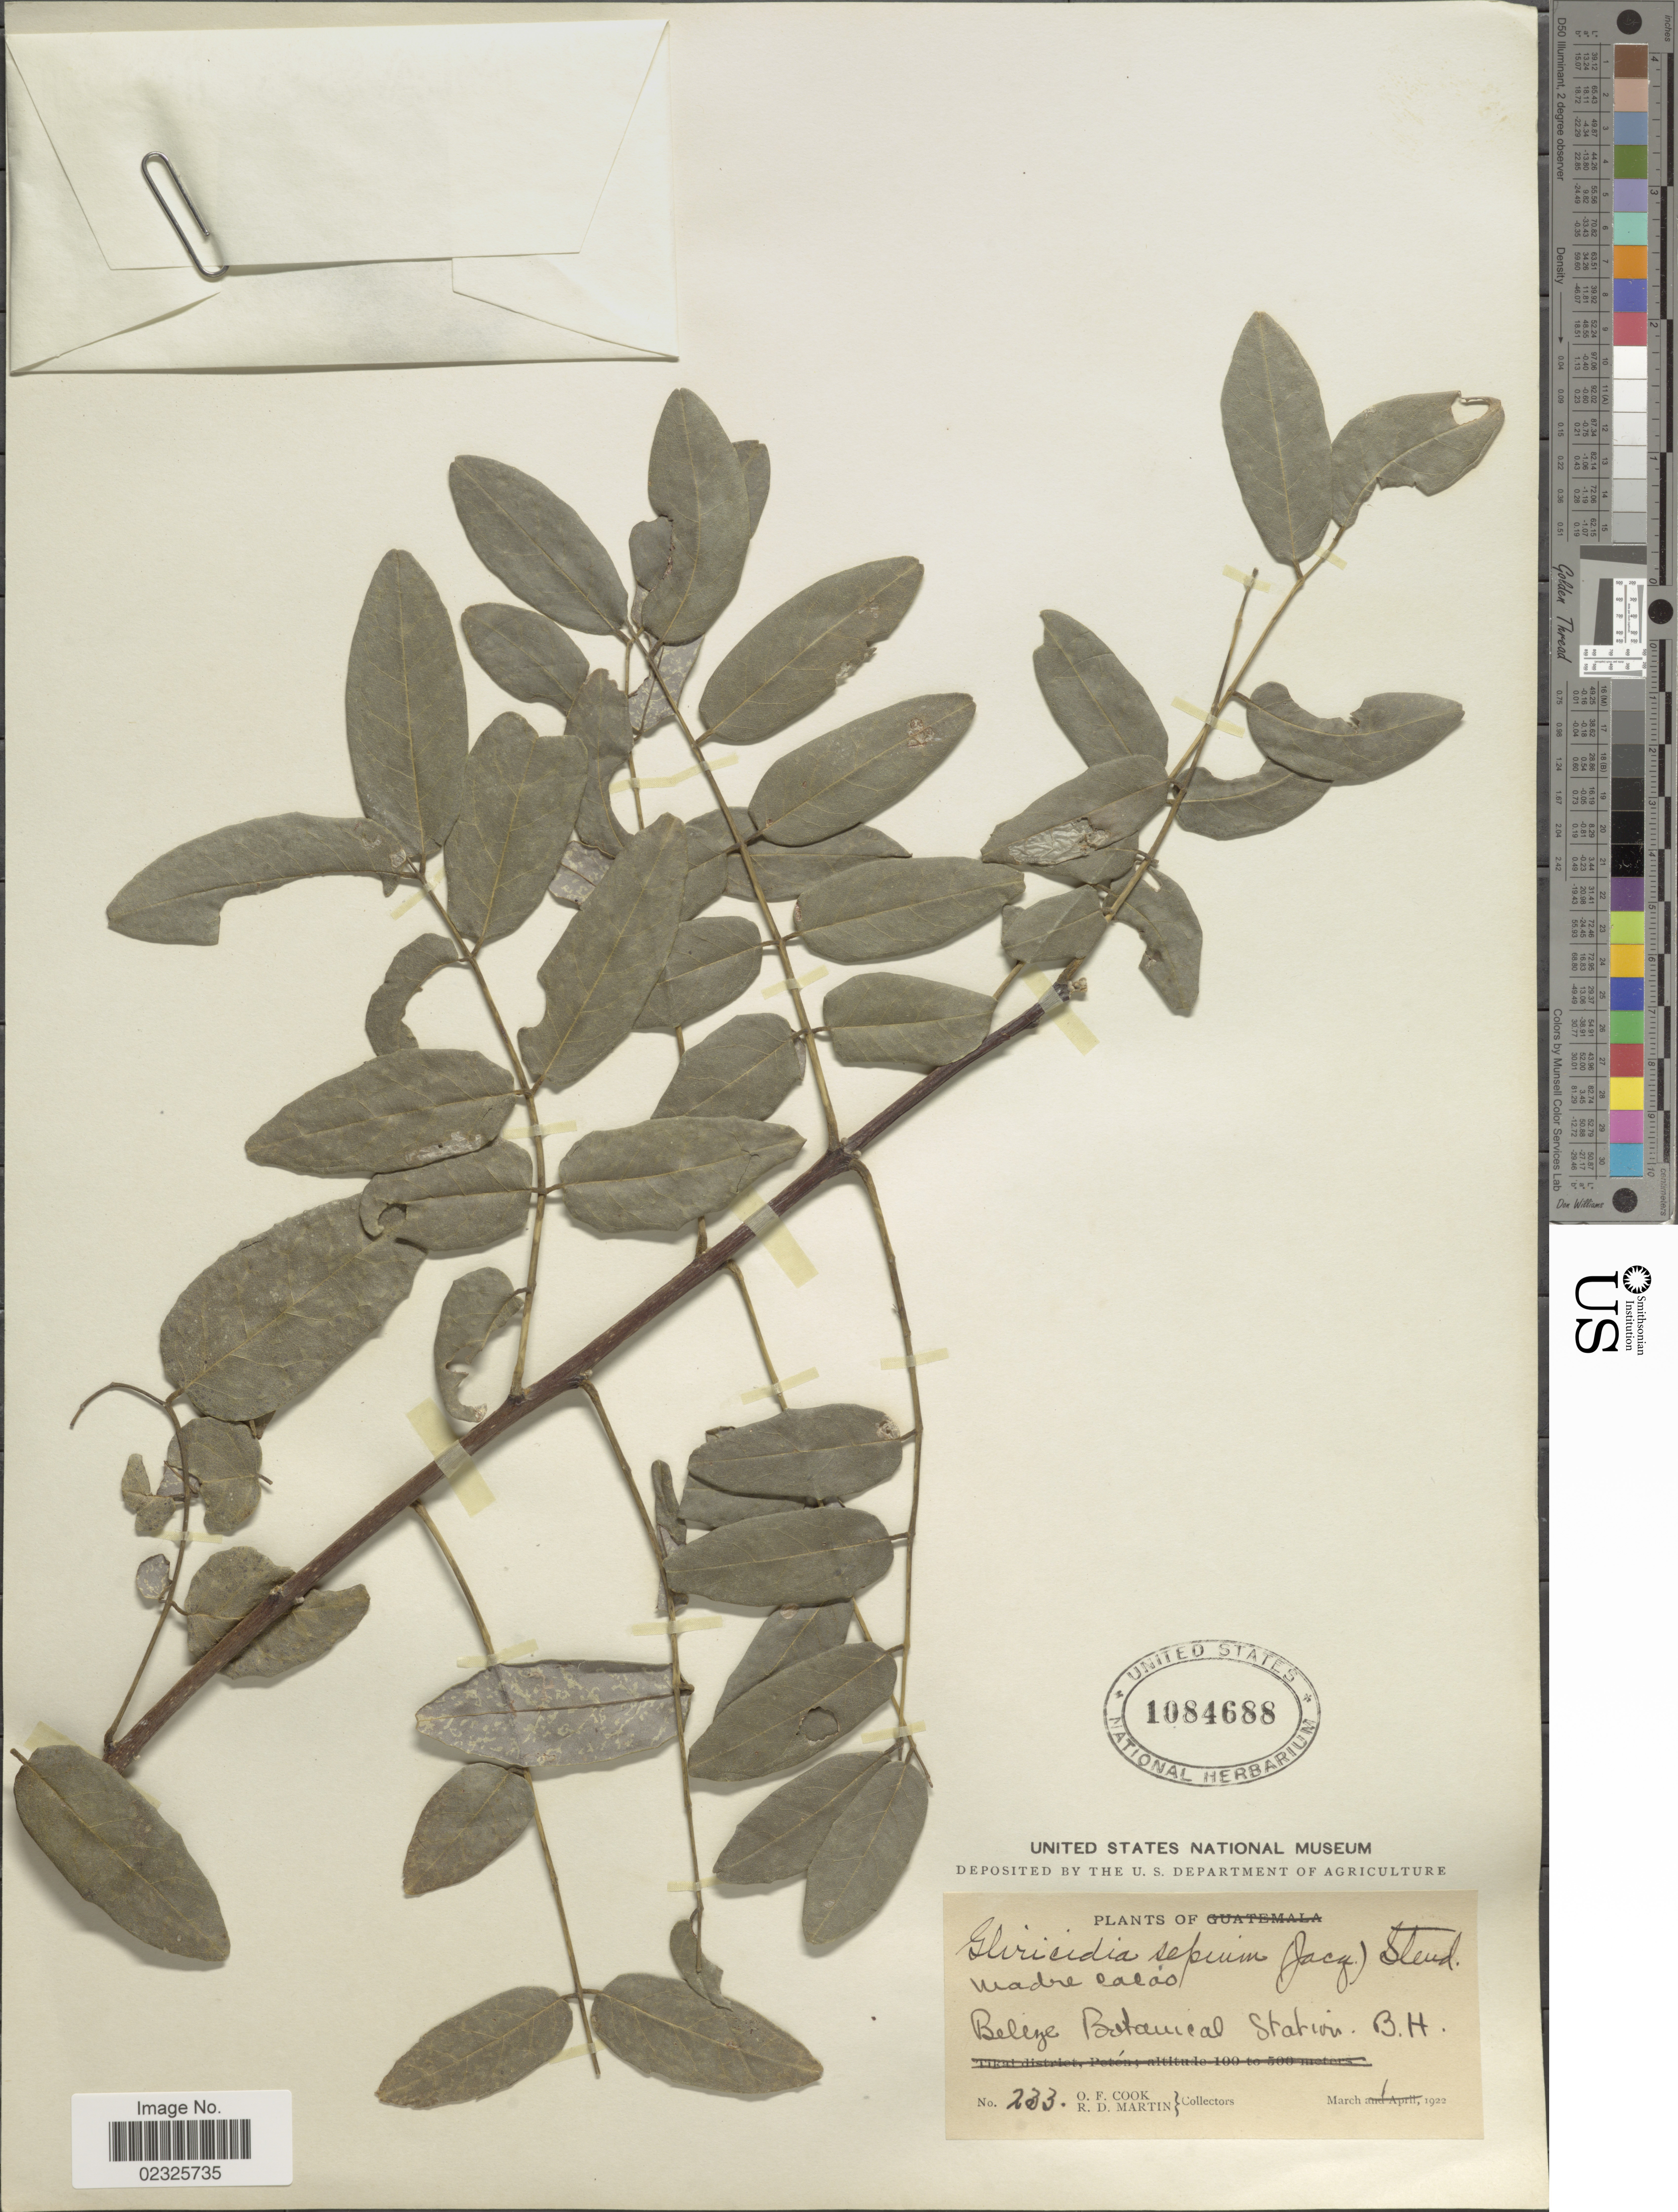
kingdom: Plantae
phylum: Tracheophyta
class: Magnoliopsida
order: Fabales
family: Fabaceae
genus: Gliricidia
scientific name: Gliricidia sepium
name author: (Jacq.) Kunth ex Walp.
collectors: O. F. Cook & R. D. Martin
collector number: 233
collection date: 1922-03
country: Belize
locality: Beleze Botanical Station B. H.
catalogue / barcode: US 1084688